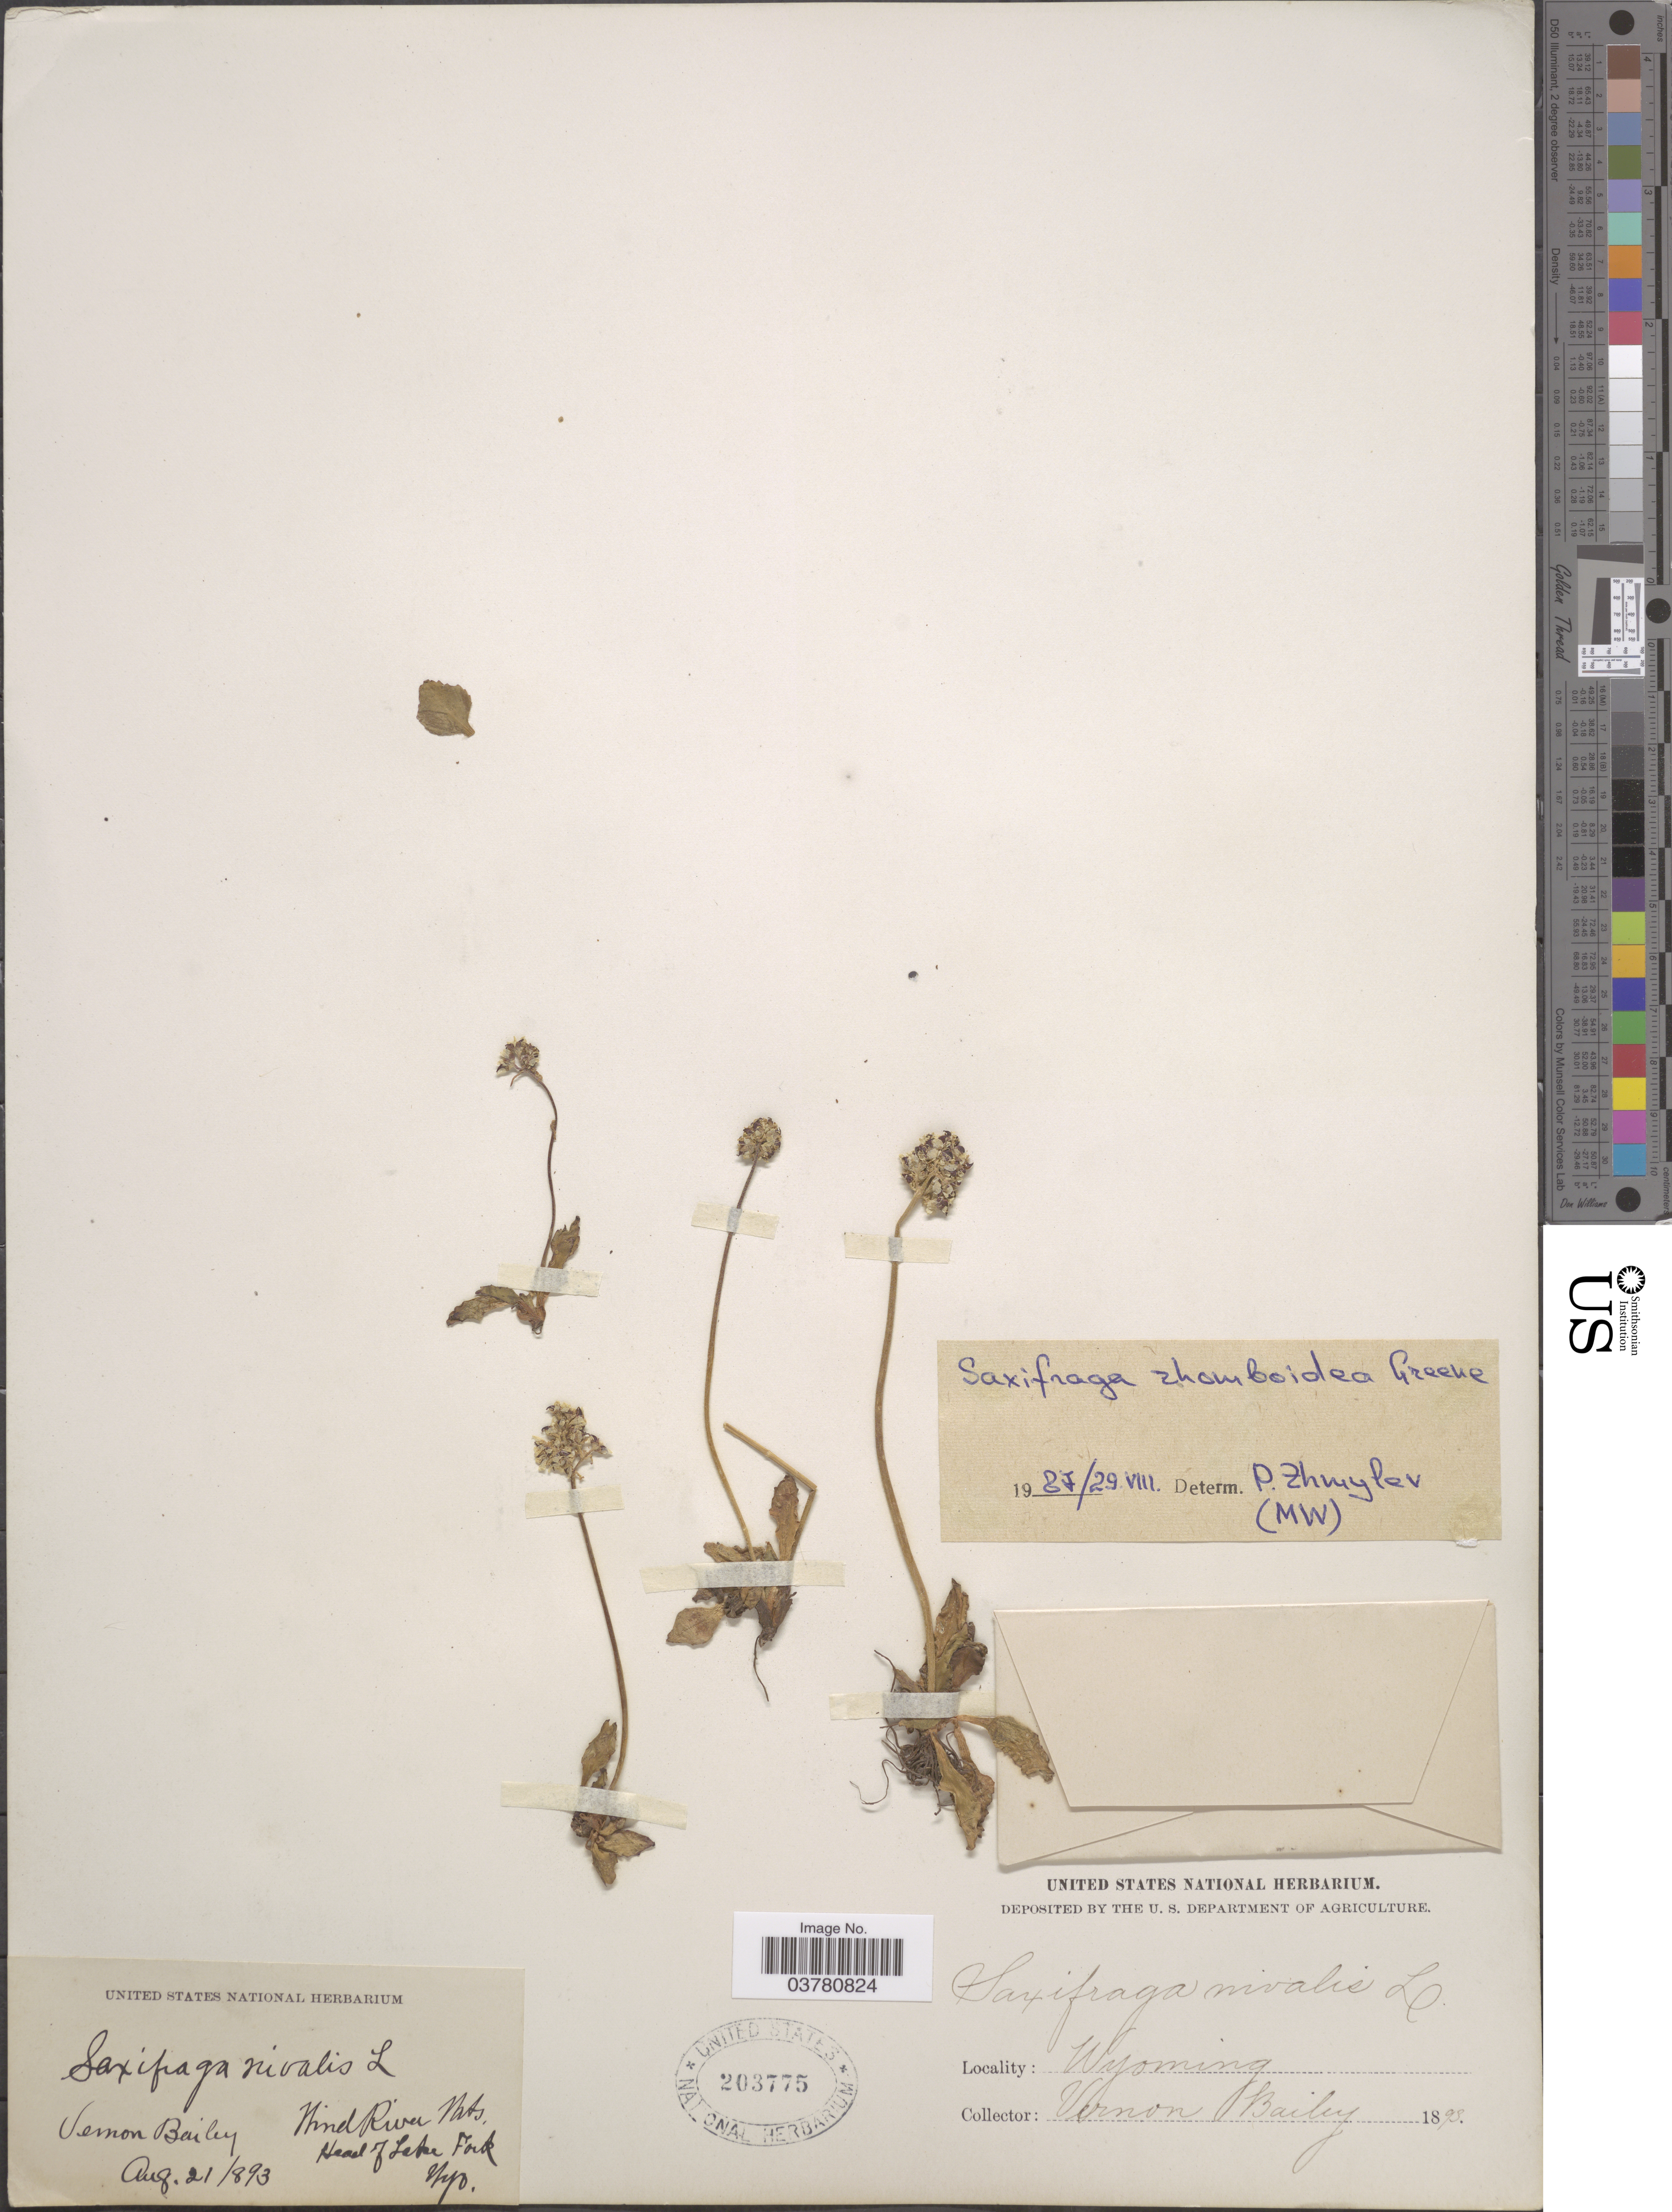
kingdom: Plantae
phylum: Tracheophyta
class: Magnoliopsida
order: Saxifragales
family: Saxifragaceae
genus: Micranthes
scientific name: Micranthes rhomboidea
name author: (Greene) Small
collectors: V. O. Bailey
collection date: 1893-08-21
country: United States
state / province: Wyoming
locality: Wind River Mts. Head of Lake Fork.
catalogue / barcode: US 203775